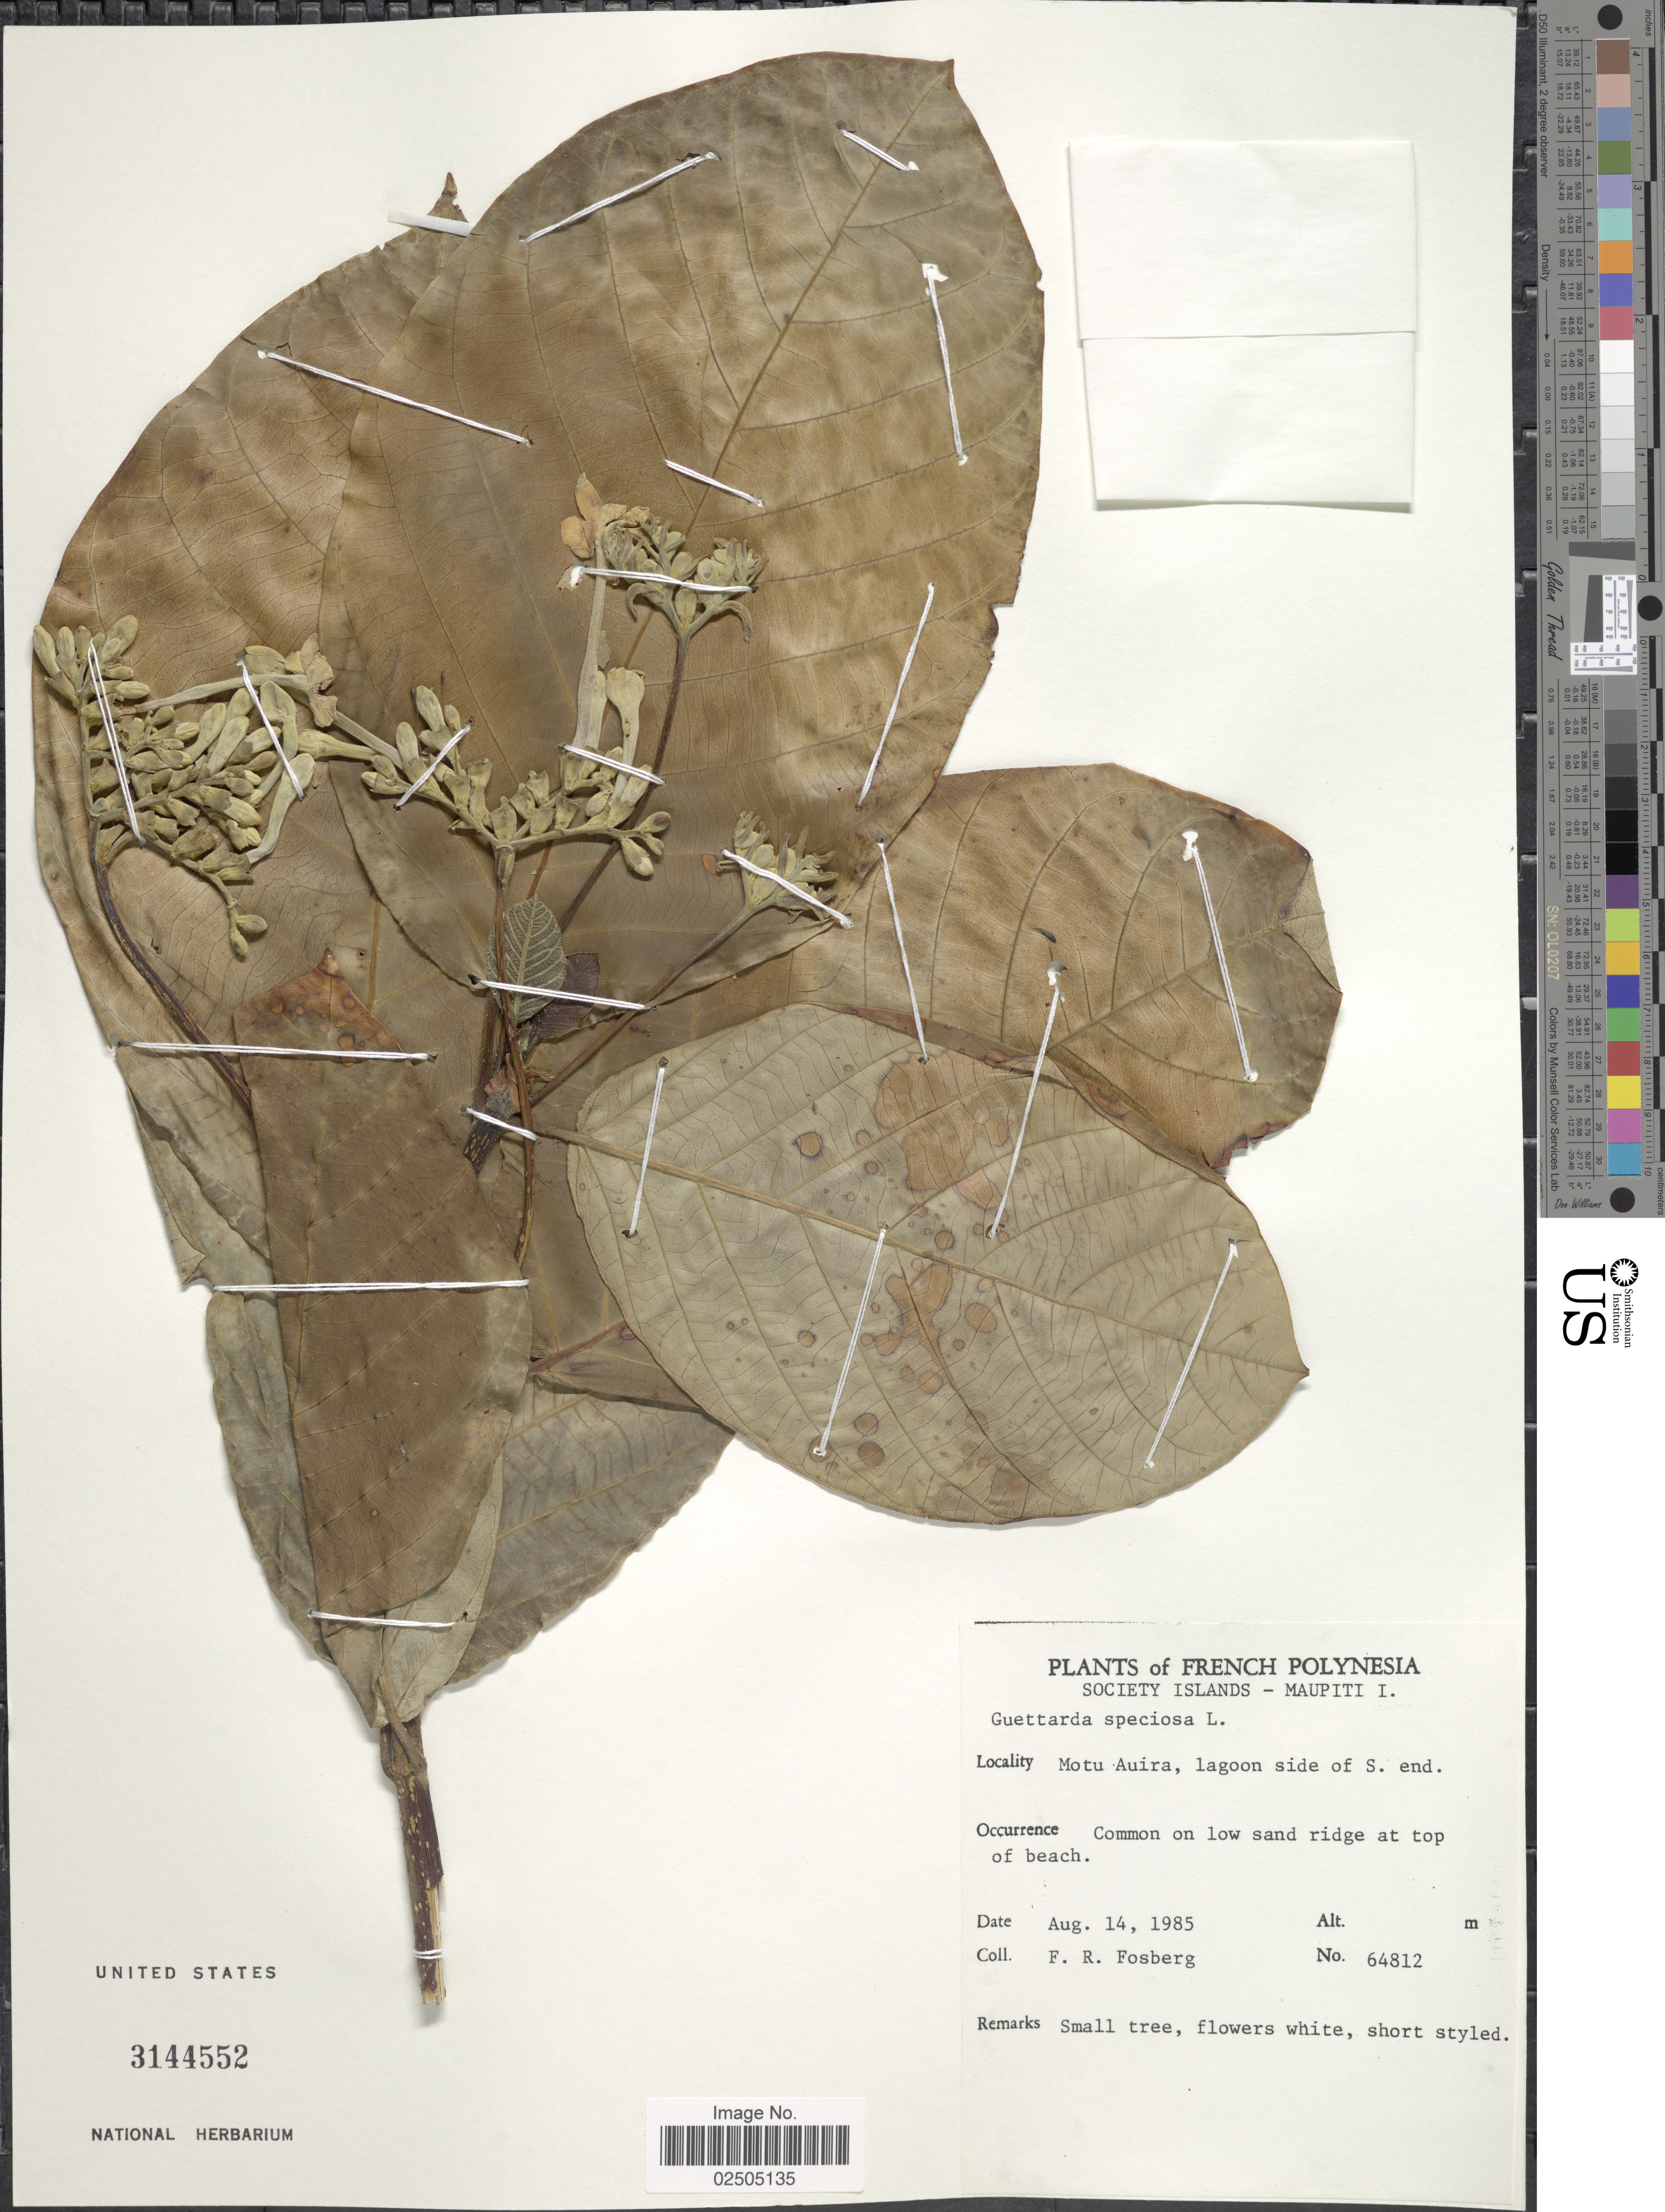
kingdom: Plantae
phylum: Tracheophyta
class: Magnoliopsida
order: Gentianales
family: Rubiaceae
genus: Guettarda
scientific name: Guettarda speciosa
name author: L.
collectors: F. R. Fosberg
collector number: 64812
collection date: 1985-08-14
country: French Polynesia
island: Maupiti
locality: Society Islands - Maupiti I., Motu Auira, lagoon side of S. end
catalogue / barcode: US 3144552